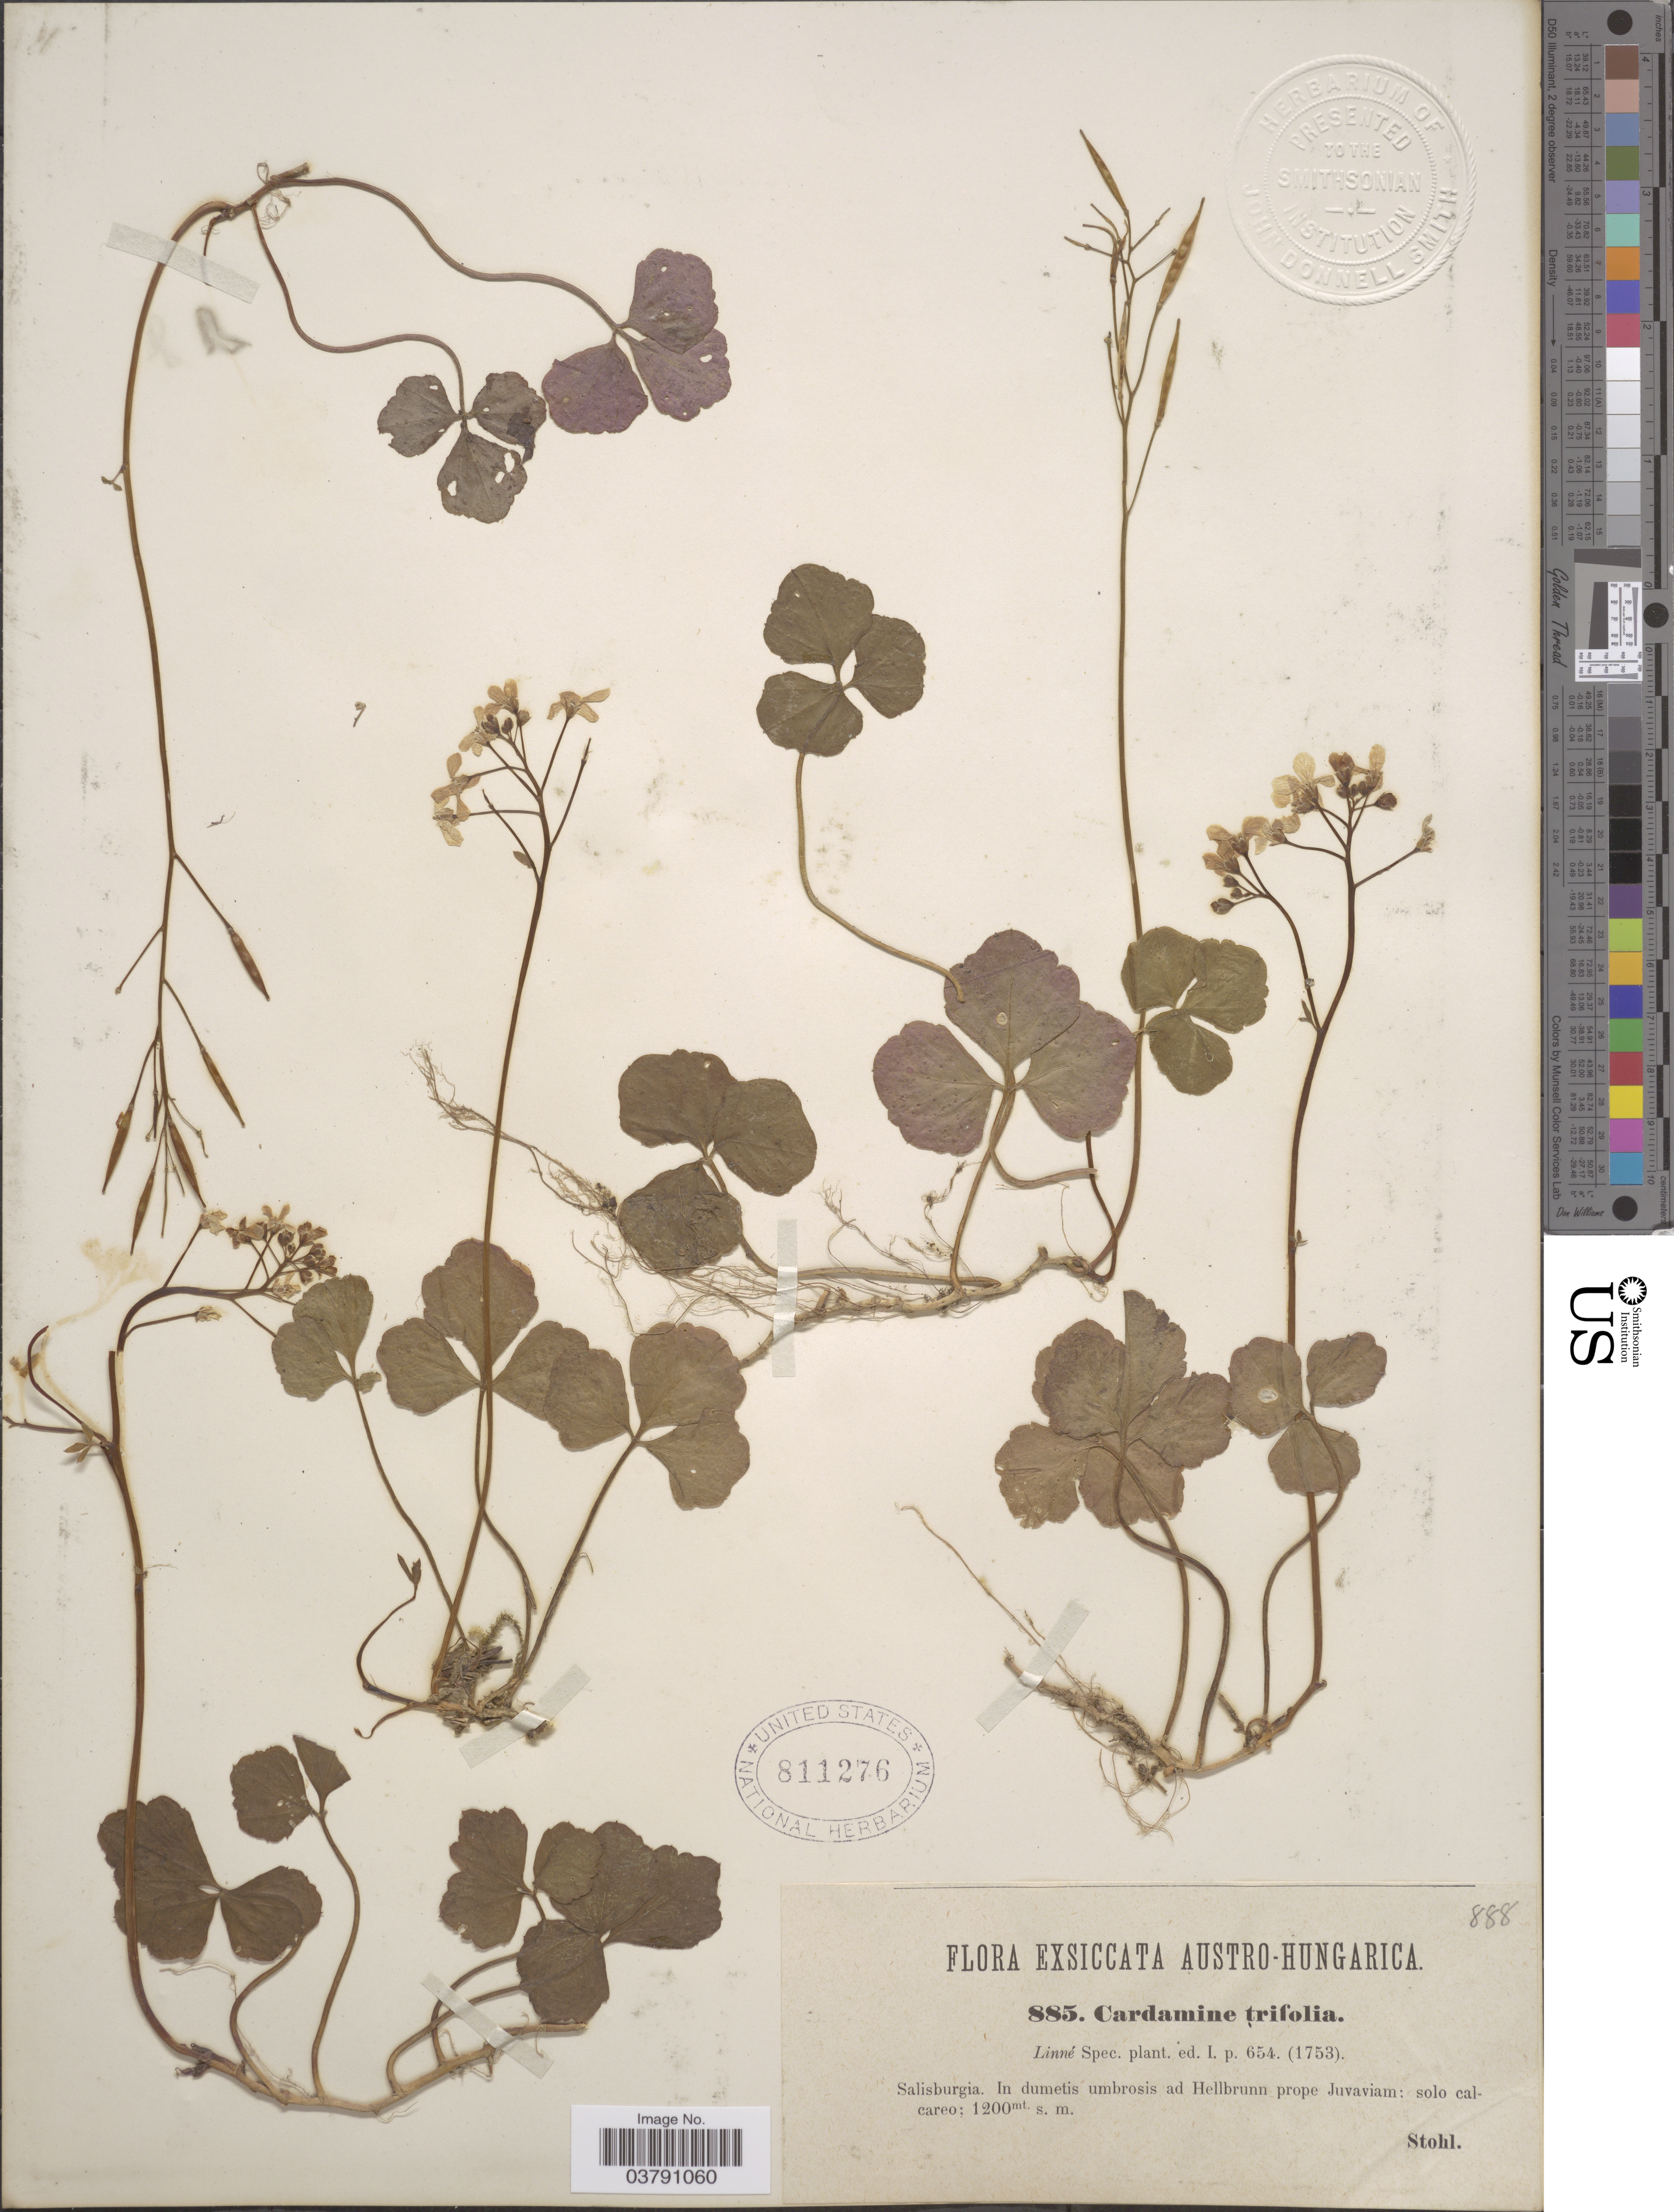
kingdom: Plantae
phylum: Tracheophyta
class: Magnoliopsida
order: Brassicales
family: Brassicaceae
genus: Cardamine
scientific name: Cardamine trifolia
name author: L.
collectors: Stohl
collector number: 885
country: Austria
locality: Austro-Hungarica. Salisburgia. In dumetis umbrosis ad Hellbrunn prope Juvaviam.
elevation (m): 1200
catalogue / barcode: US 811276